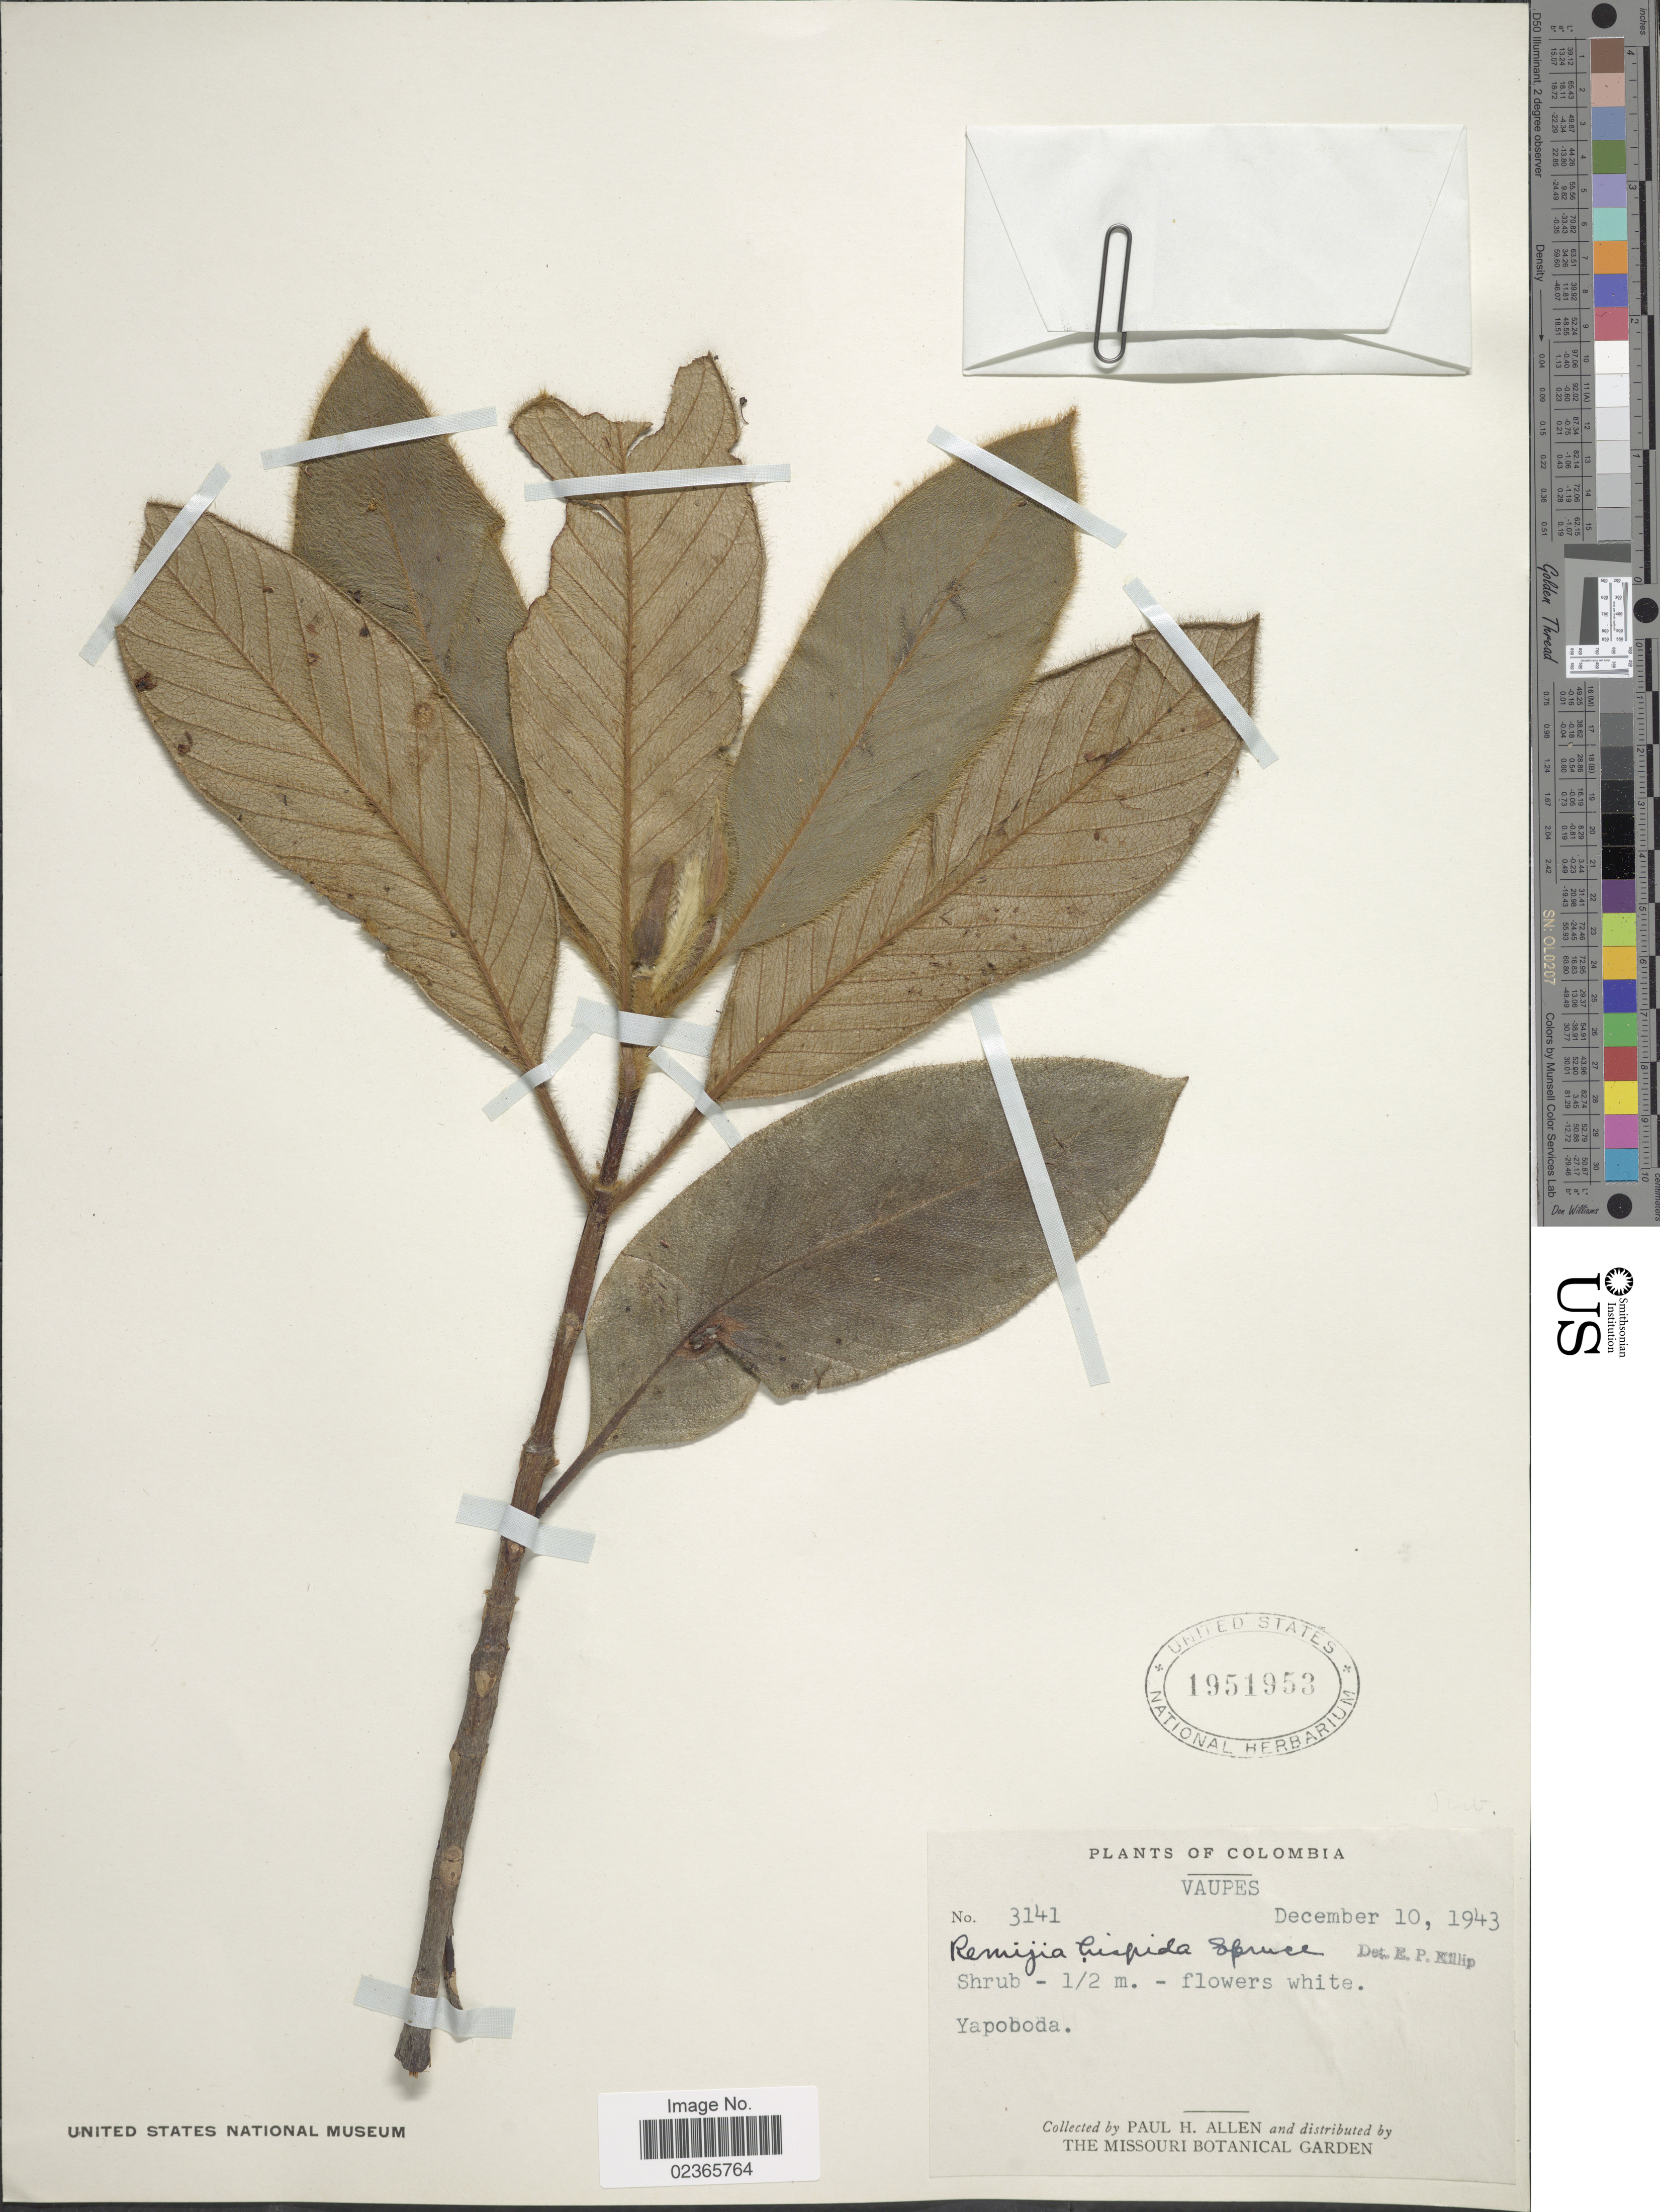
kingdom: Plantae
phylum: Tracheophyta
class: Magnoliopsida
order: Gentianales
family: Rubiaceae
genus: Remijia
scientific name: Remijia hispida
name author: Spruce ex K. Schum.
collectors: P. H. Allen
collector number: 3141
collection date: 1943-12-10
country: Colombia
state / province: Vaupés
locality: Yapoboda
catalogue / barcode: US 1951953